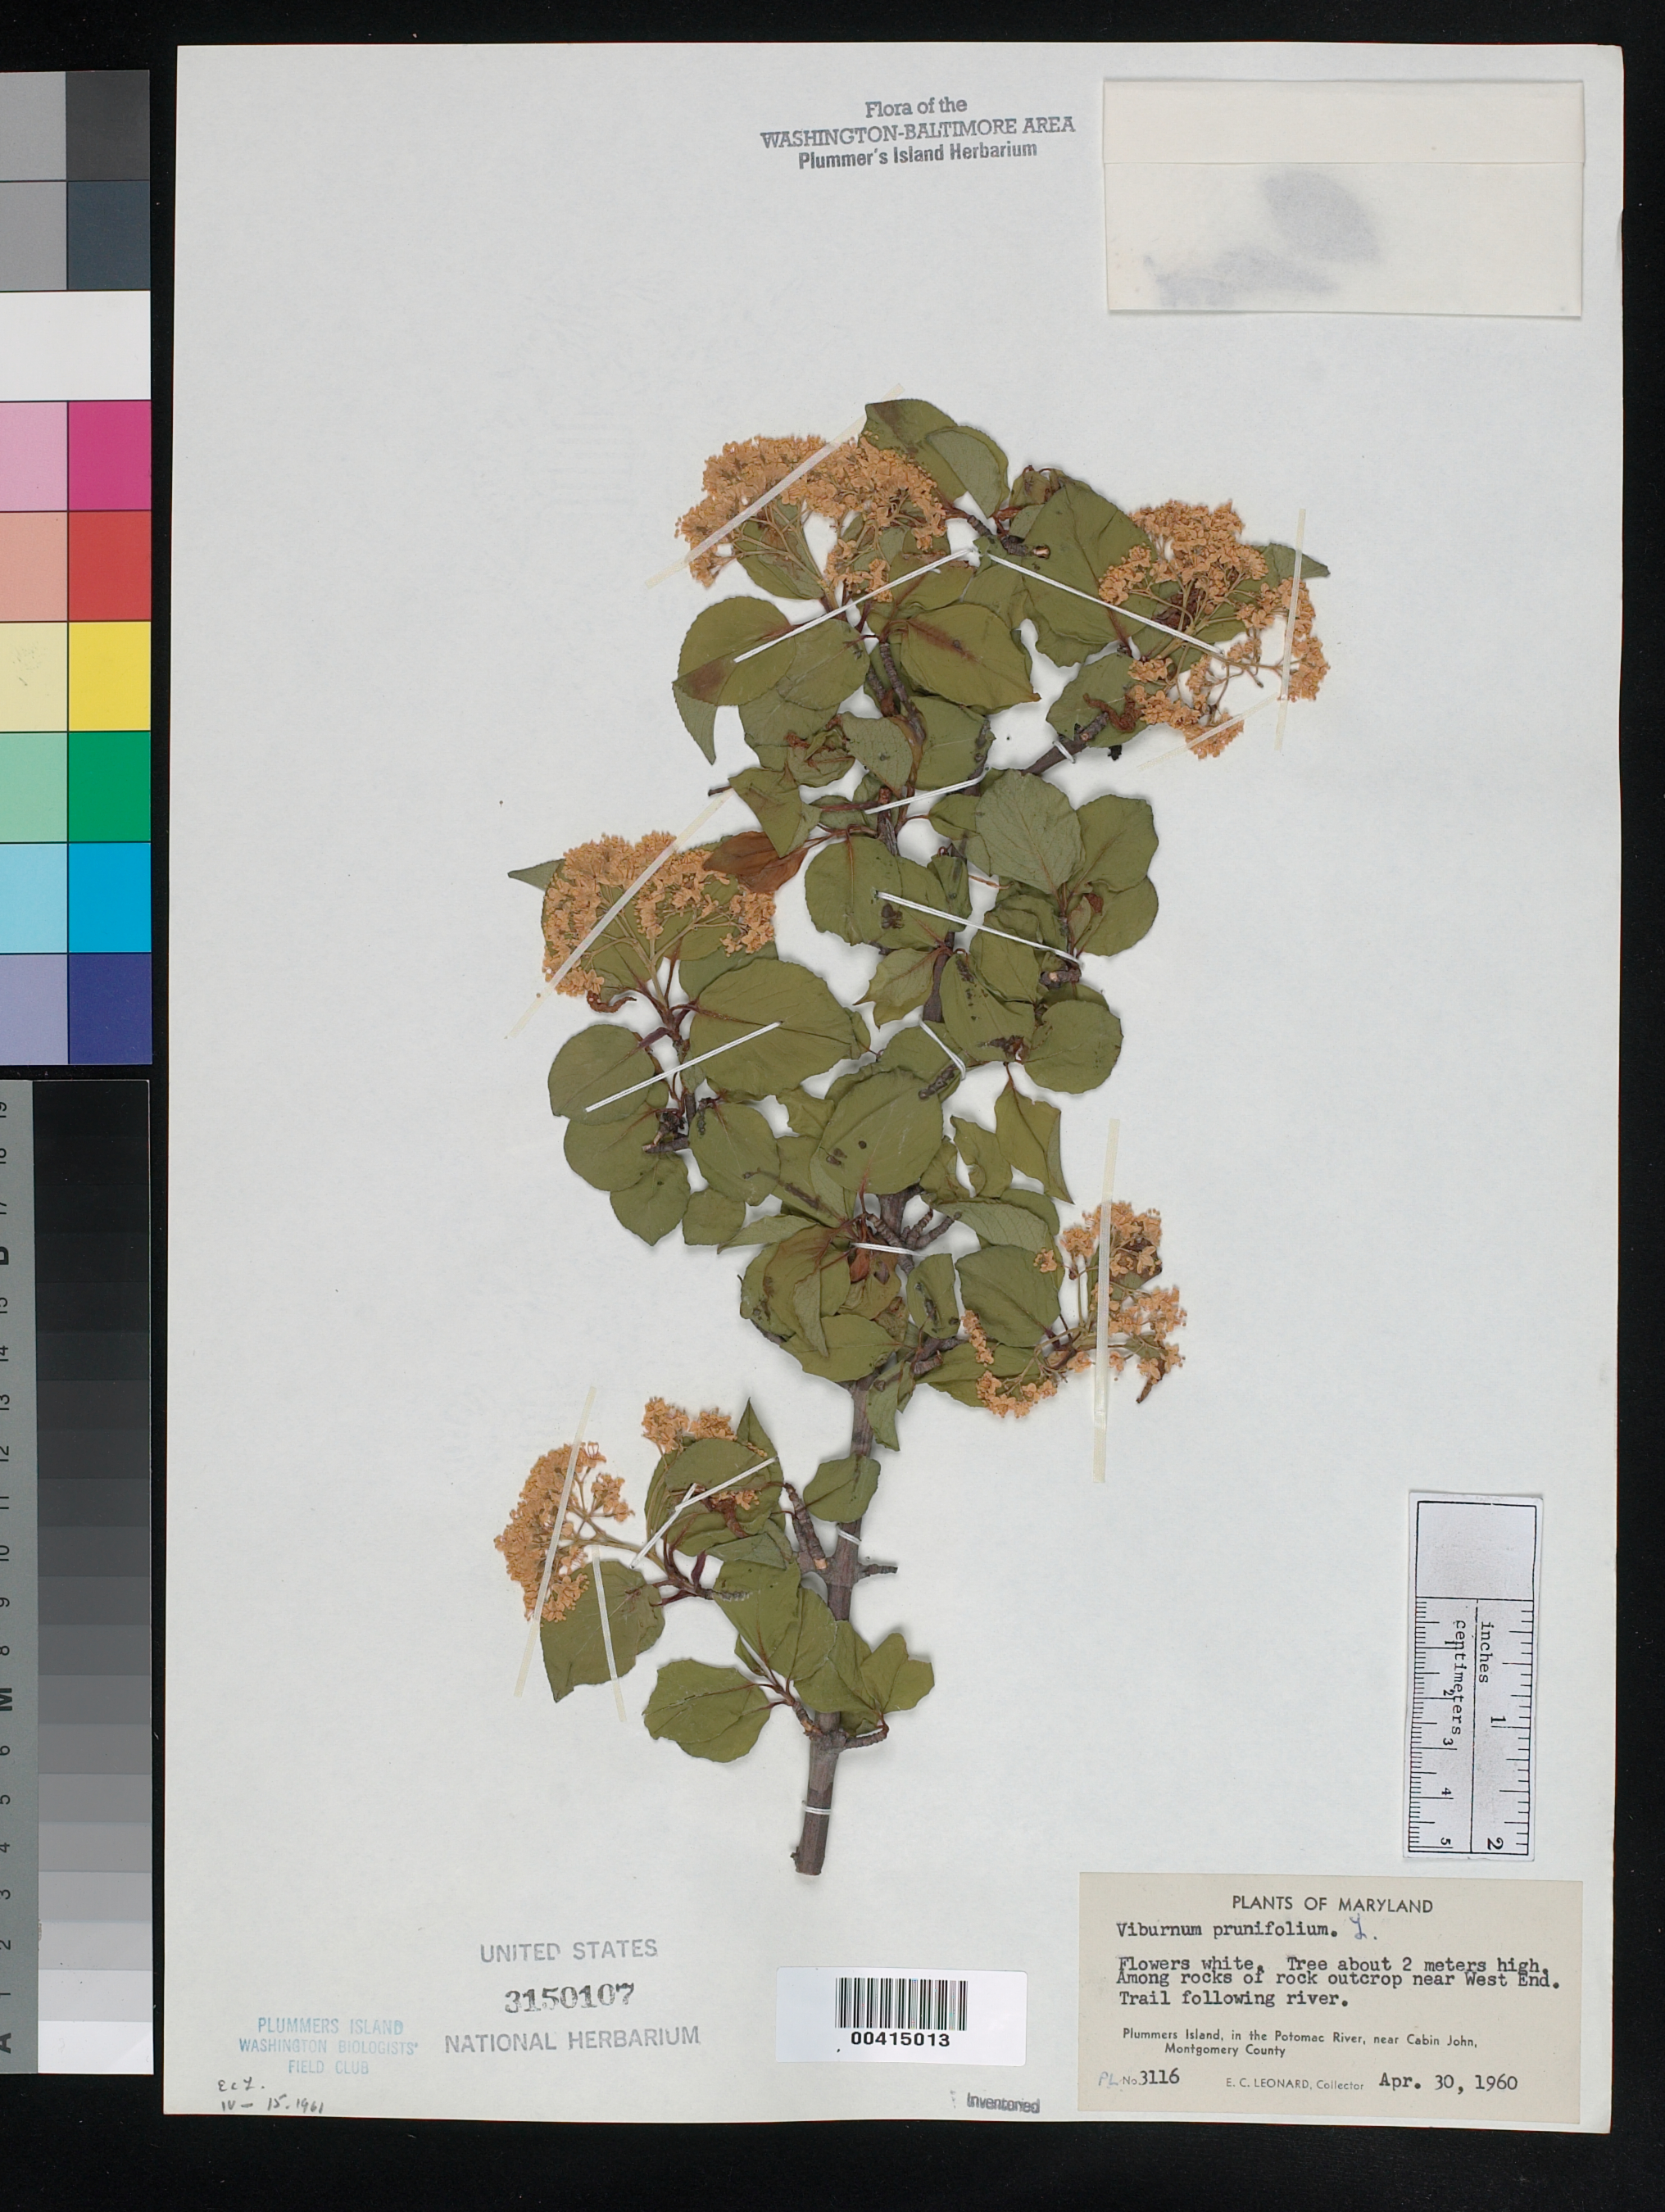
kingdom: Plantae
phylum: Tracheophyta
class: Magnoliopsida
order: Dipsacales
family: Viburnaceae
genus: Viburnum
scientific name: Viburnum prunifolium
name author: L.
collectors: E. C. Leonard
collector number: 3116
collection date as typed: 30 Apr 1960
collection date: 1960-04-30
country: United States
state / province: Maryland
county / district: Montgomery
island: Plummers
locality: Plummer's Island; rock outcrop near west end C. & O. Canal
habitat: Among rocks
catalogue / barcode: US 3150107